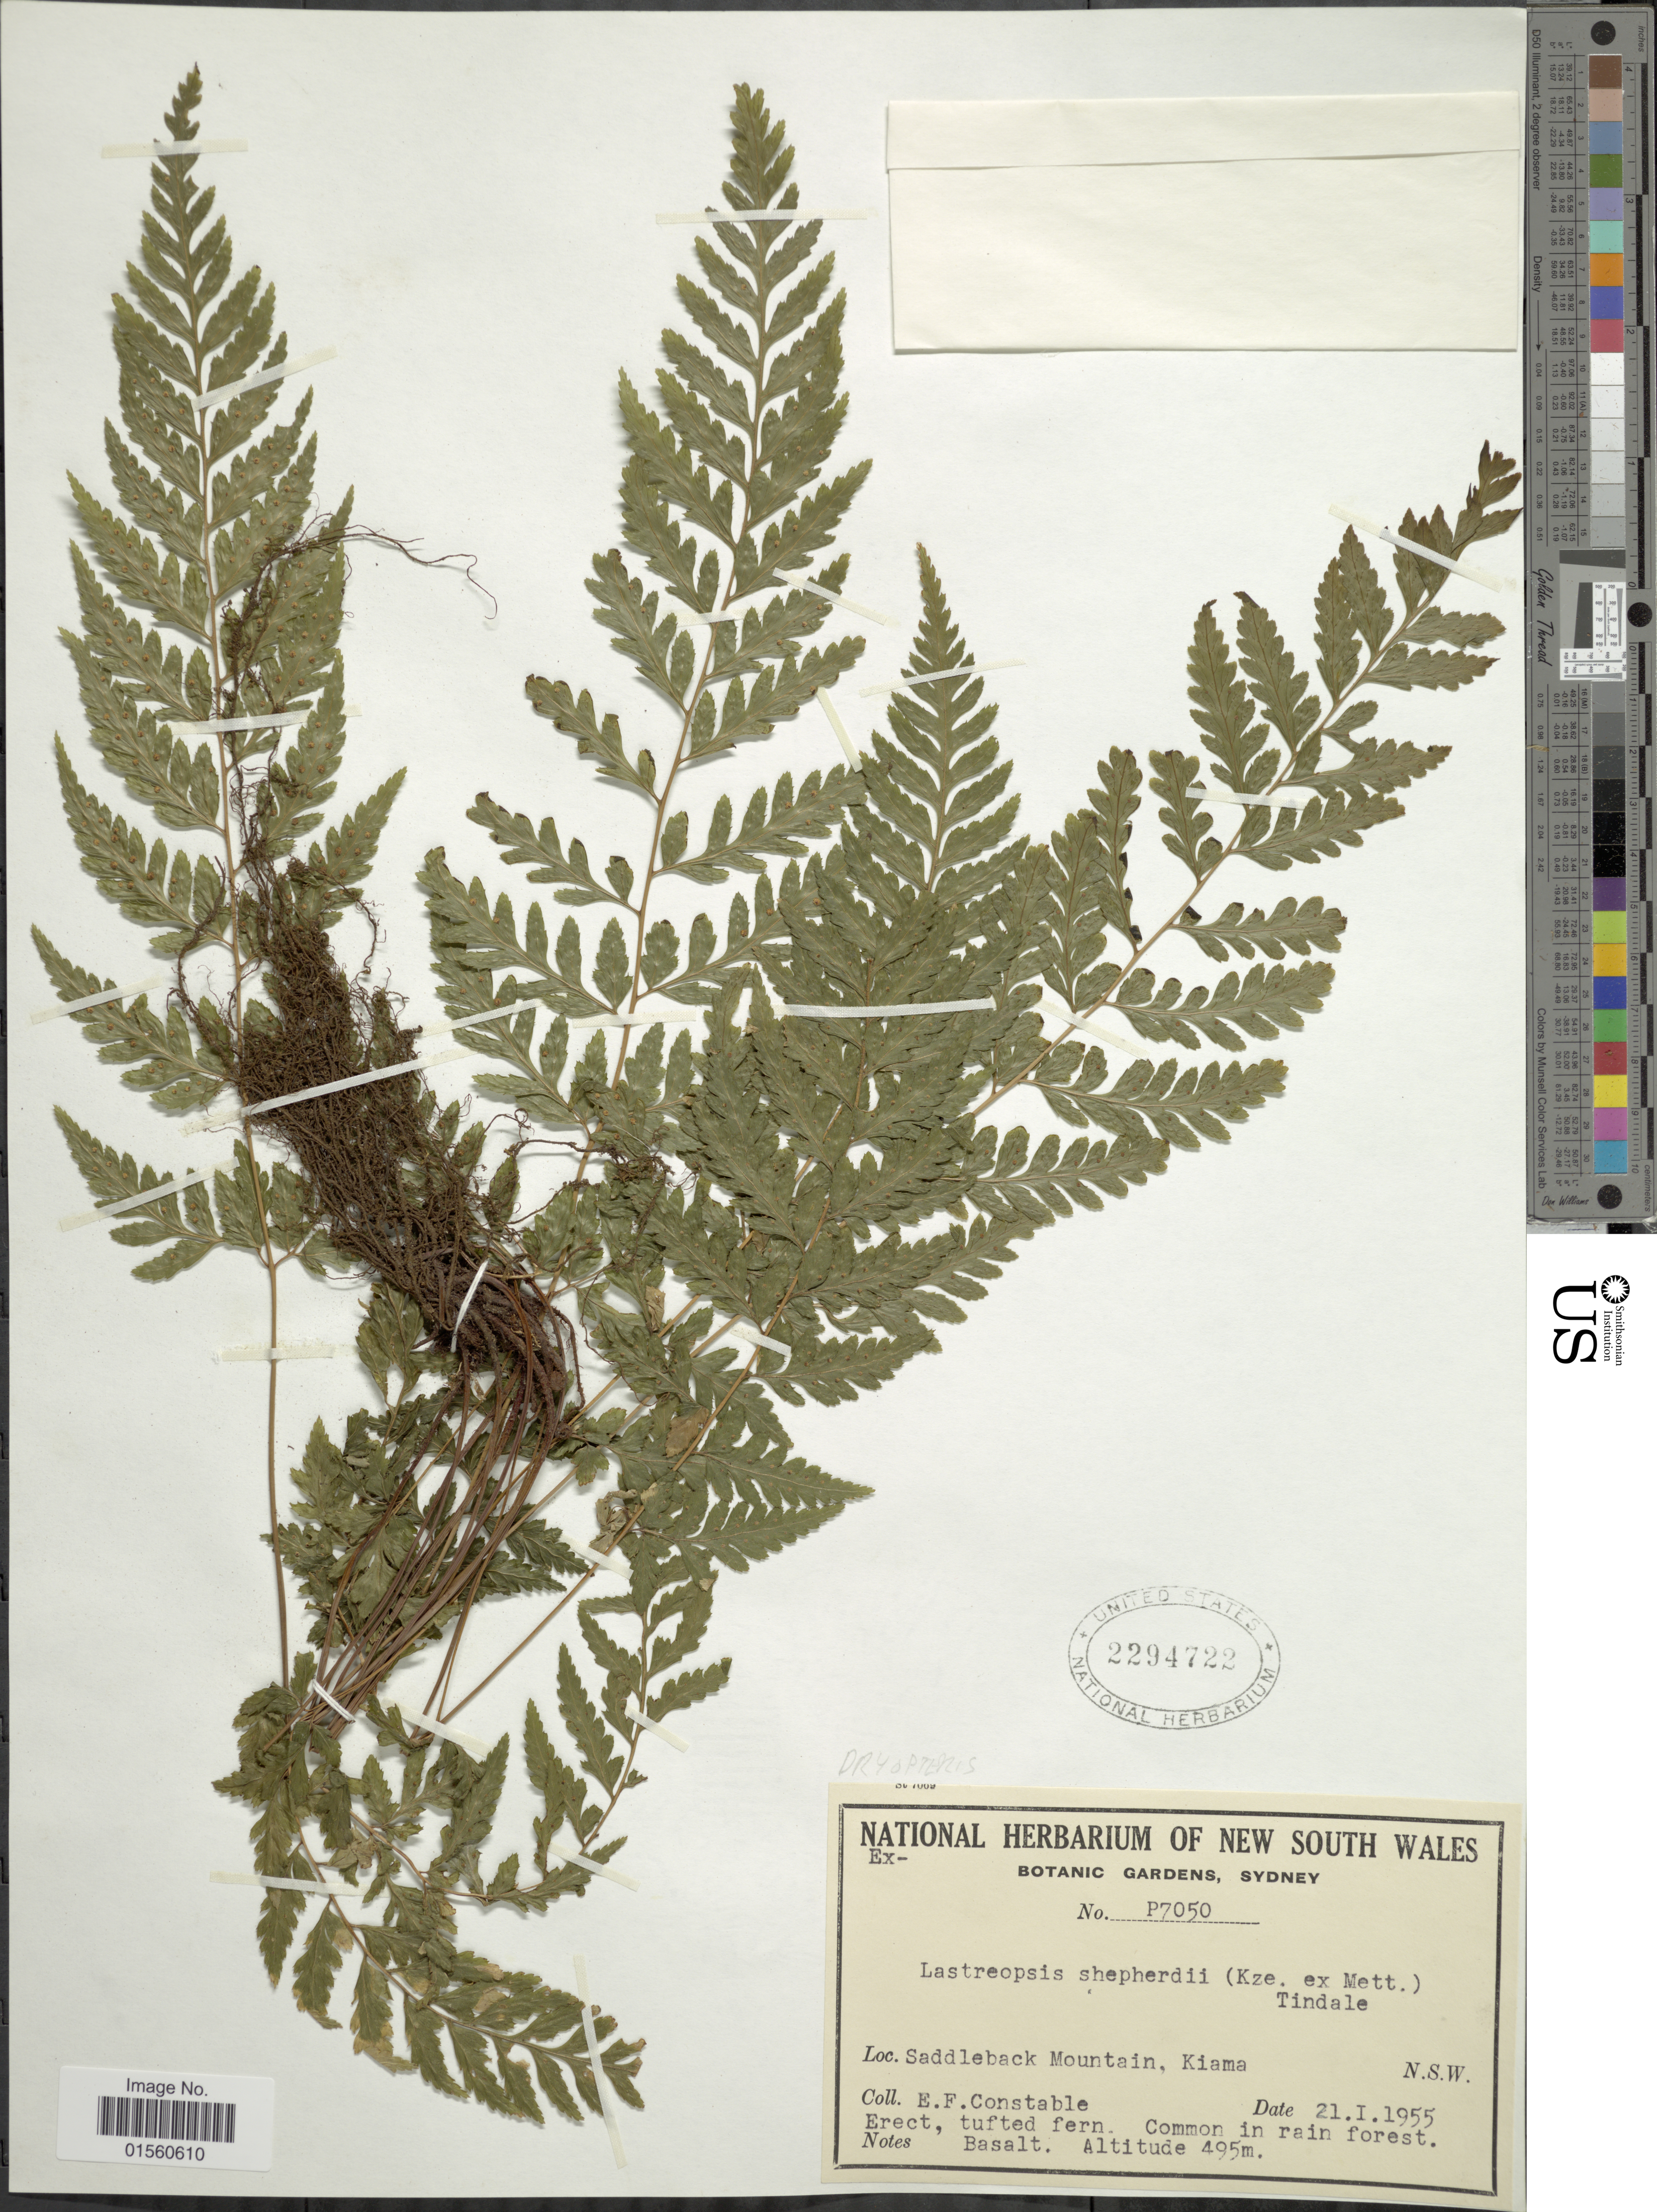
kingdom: Plantae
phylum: Tracheophyta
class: Polypodiopsida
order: Polypodiales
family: Dryopteridaceae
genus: Parapolystichum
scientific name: Parapolystichum acuminatum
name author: (Houlston) Labiak et al.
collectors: E. F. Constable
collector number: P7050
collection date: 1955-01-21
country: Australia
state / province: New South Wales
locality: Saddleback Mountain, Kiama, N.S.W.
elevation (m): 495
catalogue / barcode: US 2294722